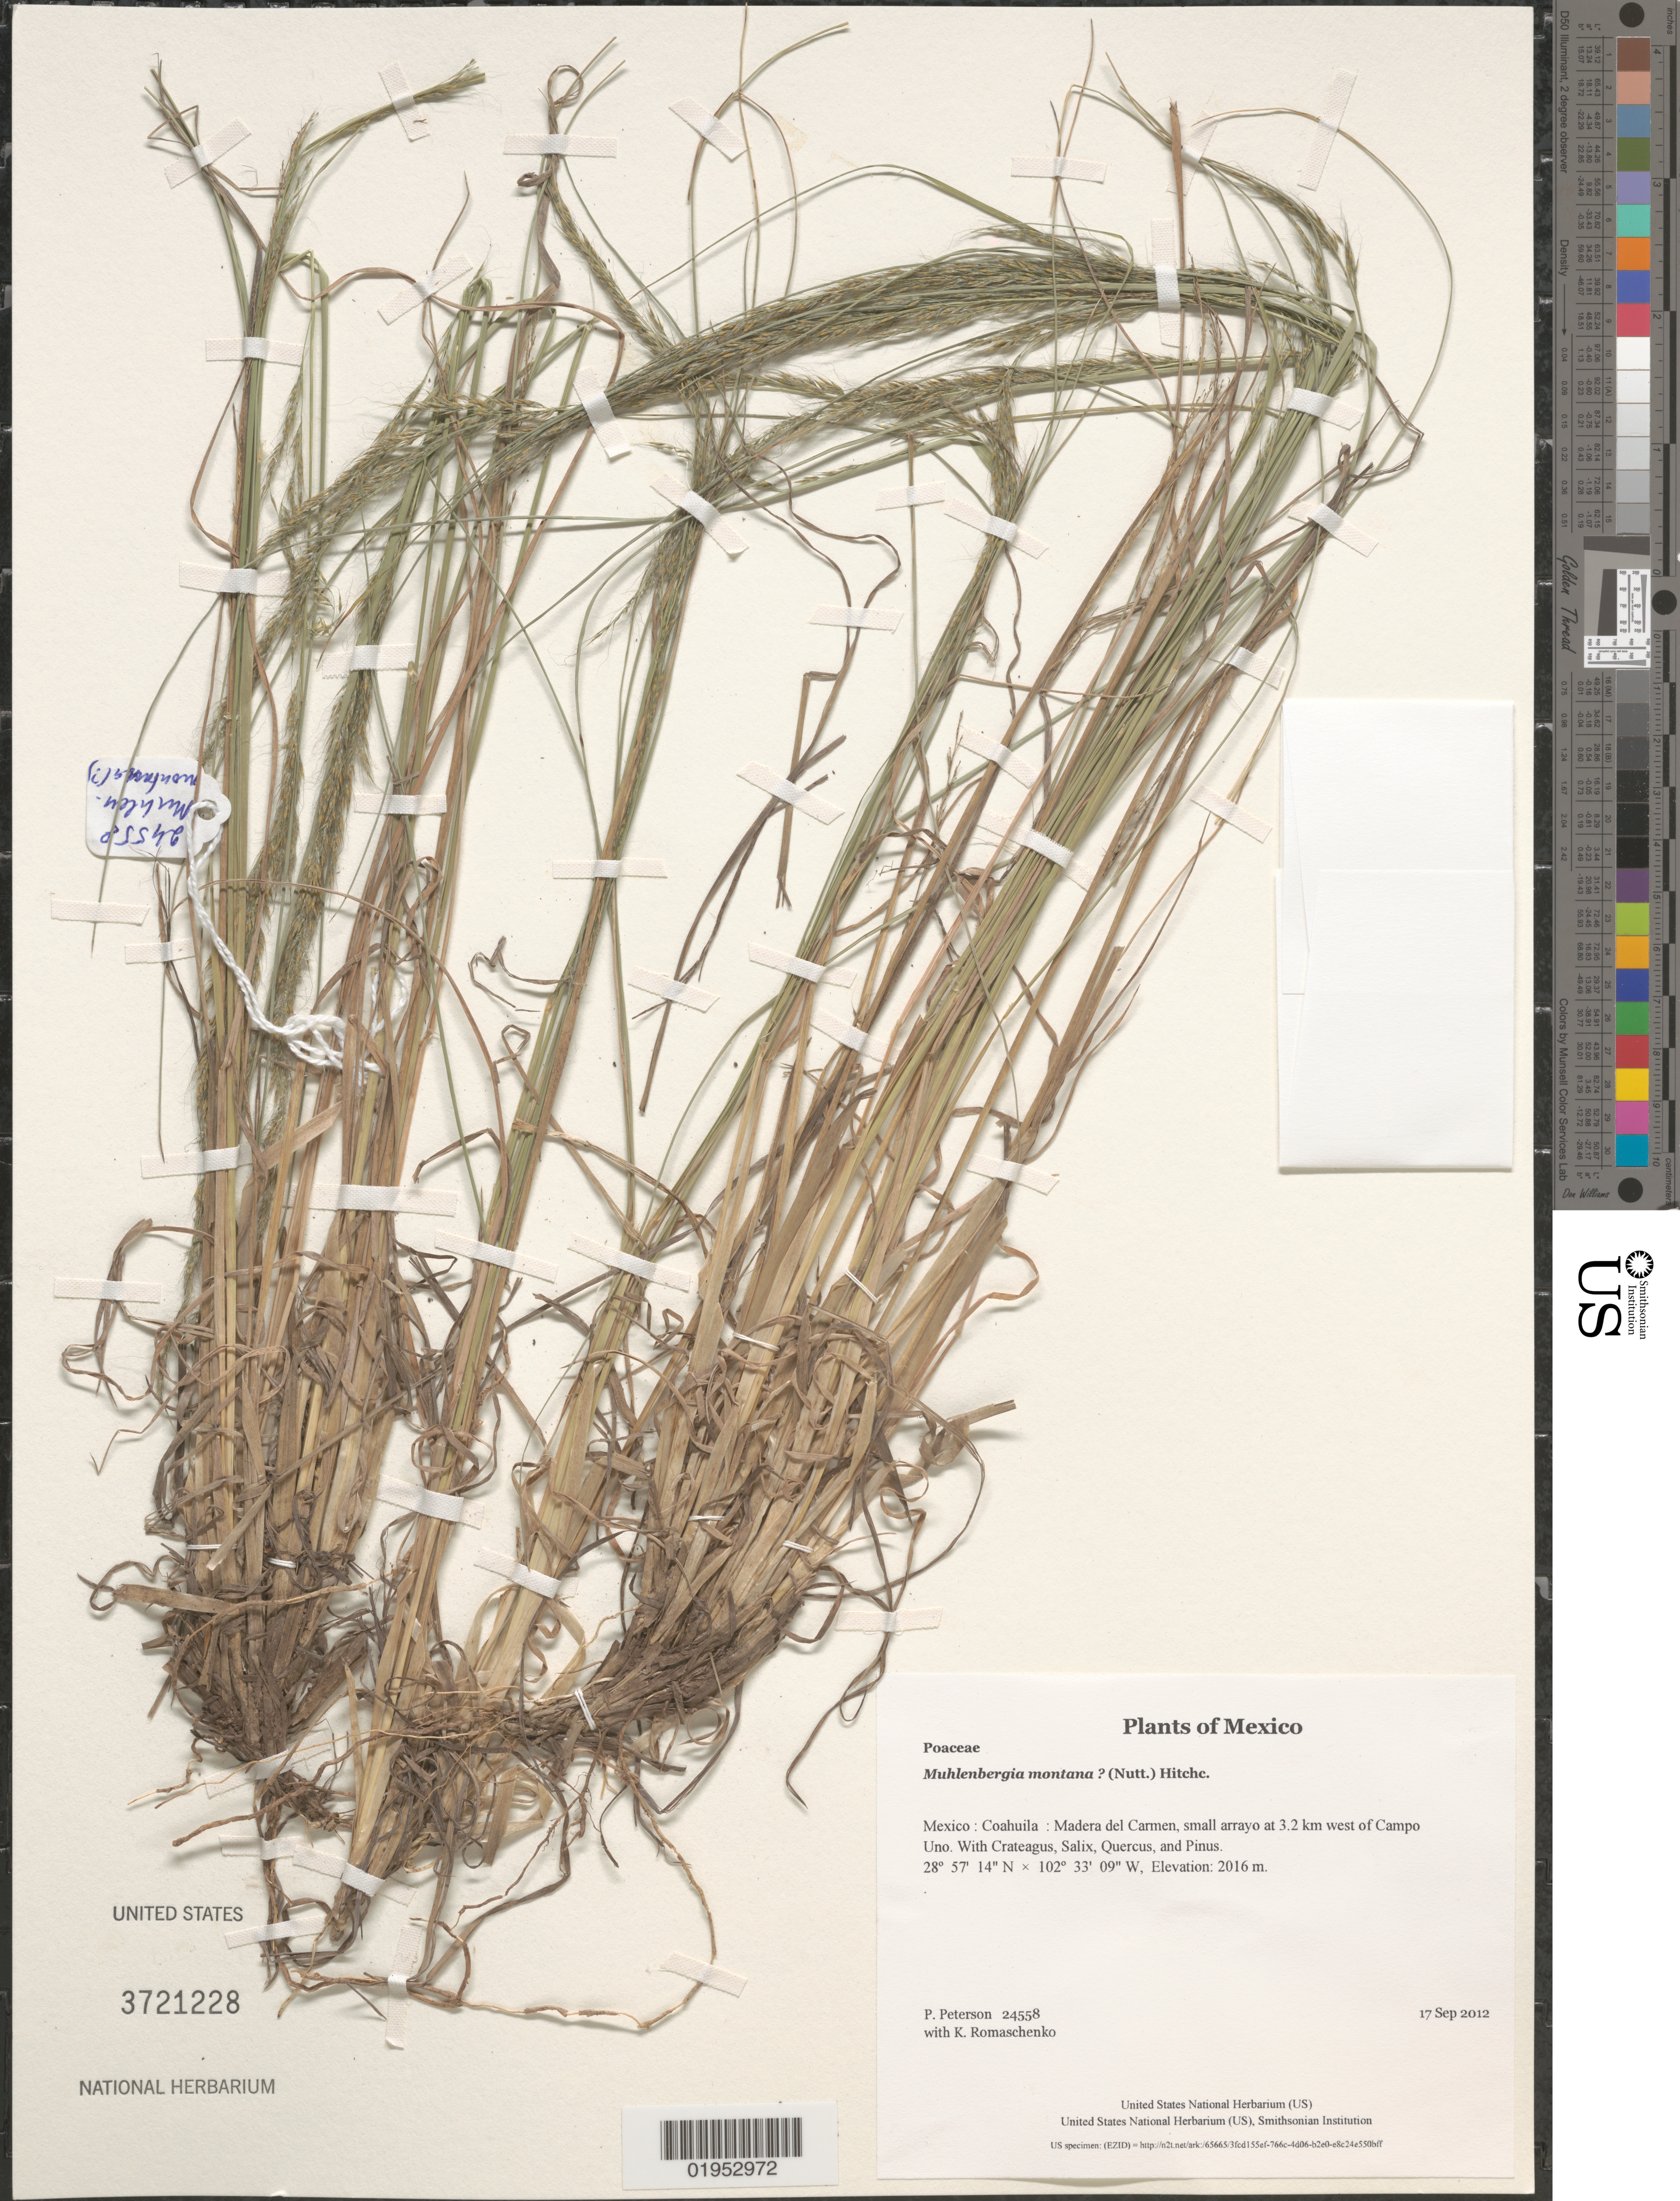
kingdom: Plantae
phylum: Tracheophyta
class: Liliopsida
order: Poales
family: Poaceae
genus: Muhlenbergia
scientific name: Muhlenbergia montana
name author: (Nutt.) Hitchc.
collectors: P. M. Peterson & K. Romaschenko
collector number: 24558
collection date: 2012-09-17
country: Mexico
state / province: Coahuila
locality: Madera del Carmen, small arrayo at 3.2 km west of Campo Uno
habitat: With Crateagus, Salix, Quercus, and Pinus.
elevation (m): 2016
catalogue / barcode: US 3721228